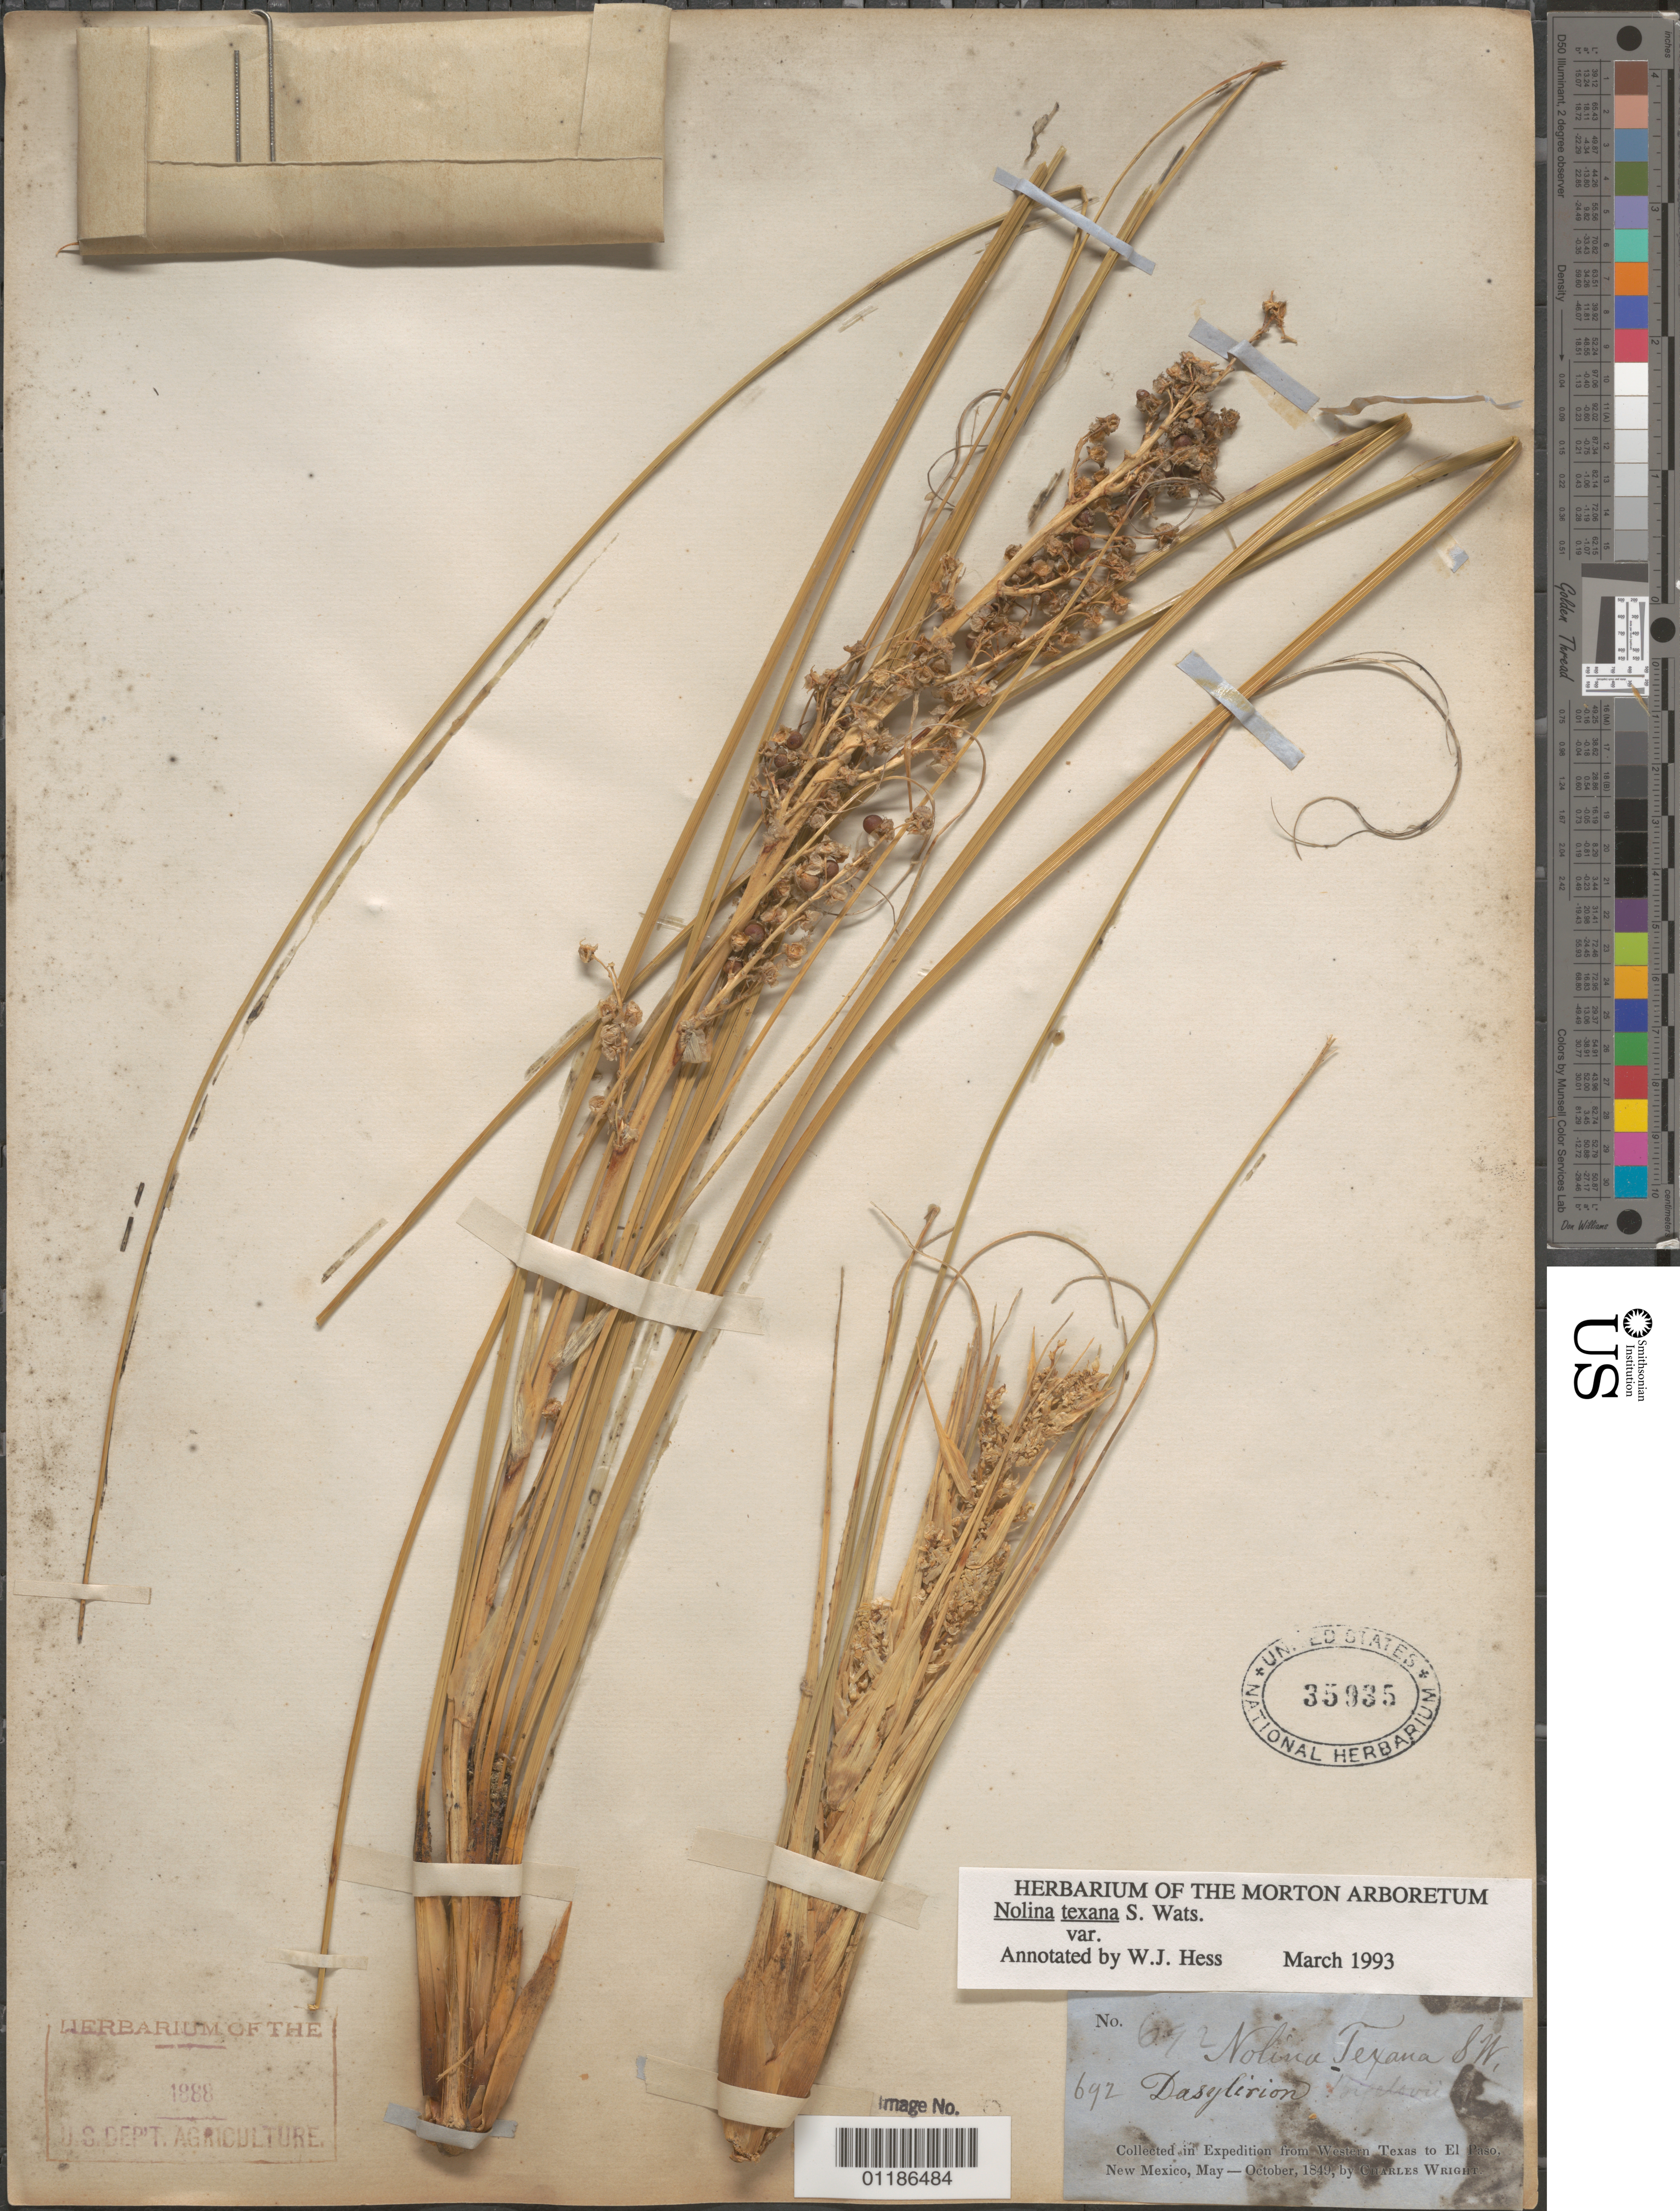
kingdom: Plantae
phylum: Tracheophyta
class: Liliopsida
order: Asparagales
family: Asparagaceae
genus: Nolina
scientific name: Nolina texana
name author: S. Watson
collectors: C. Wright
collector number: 692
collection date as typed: May 1849 to Oct 1849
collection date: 1849-05/1849-10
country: United States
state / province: New Mexico / Texas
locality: from Western Texas to El Paso, New Mexico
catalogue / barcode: US 35935